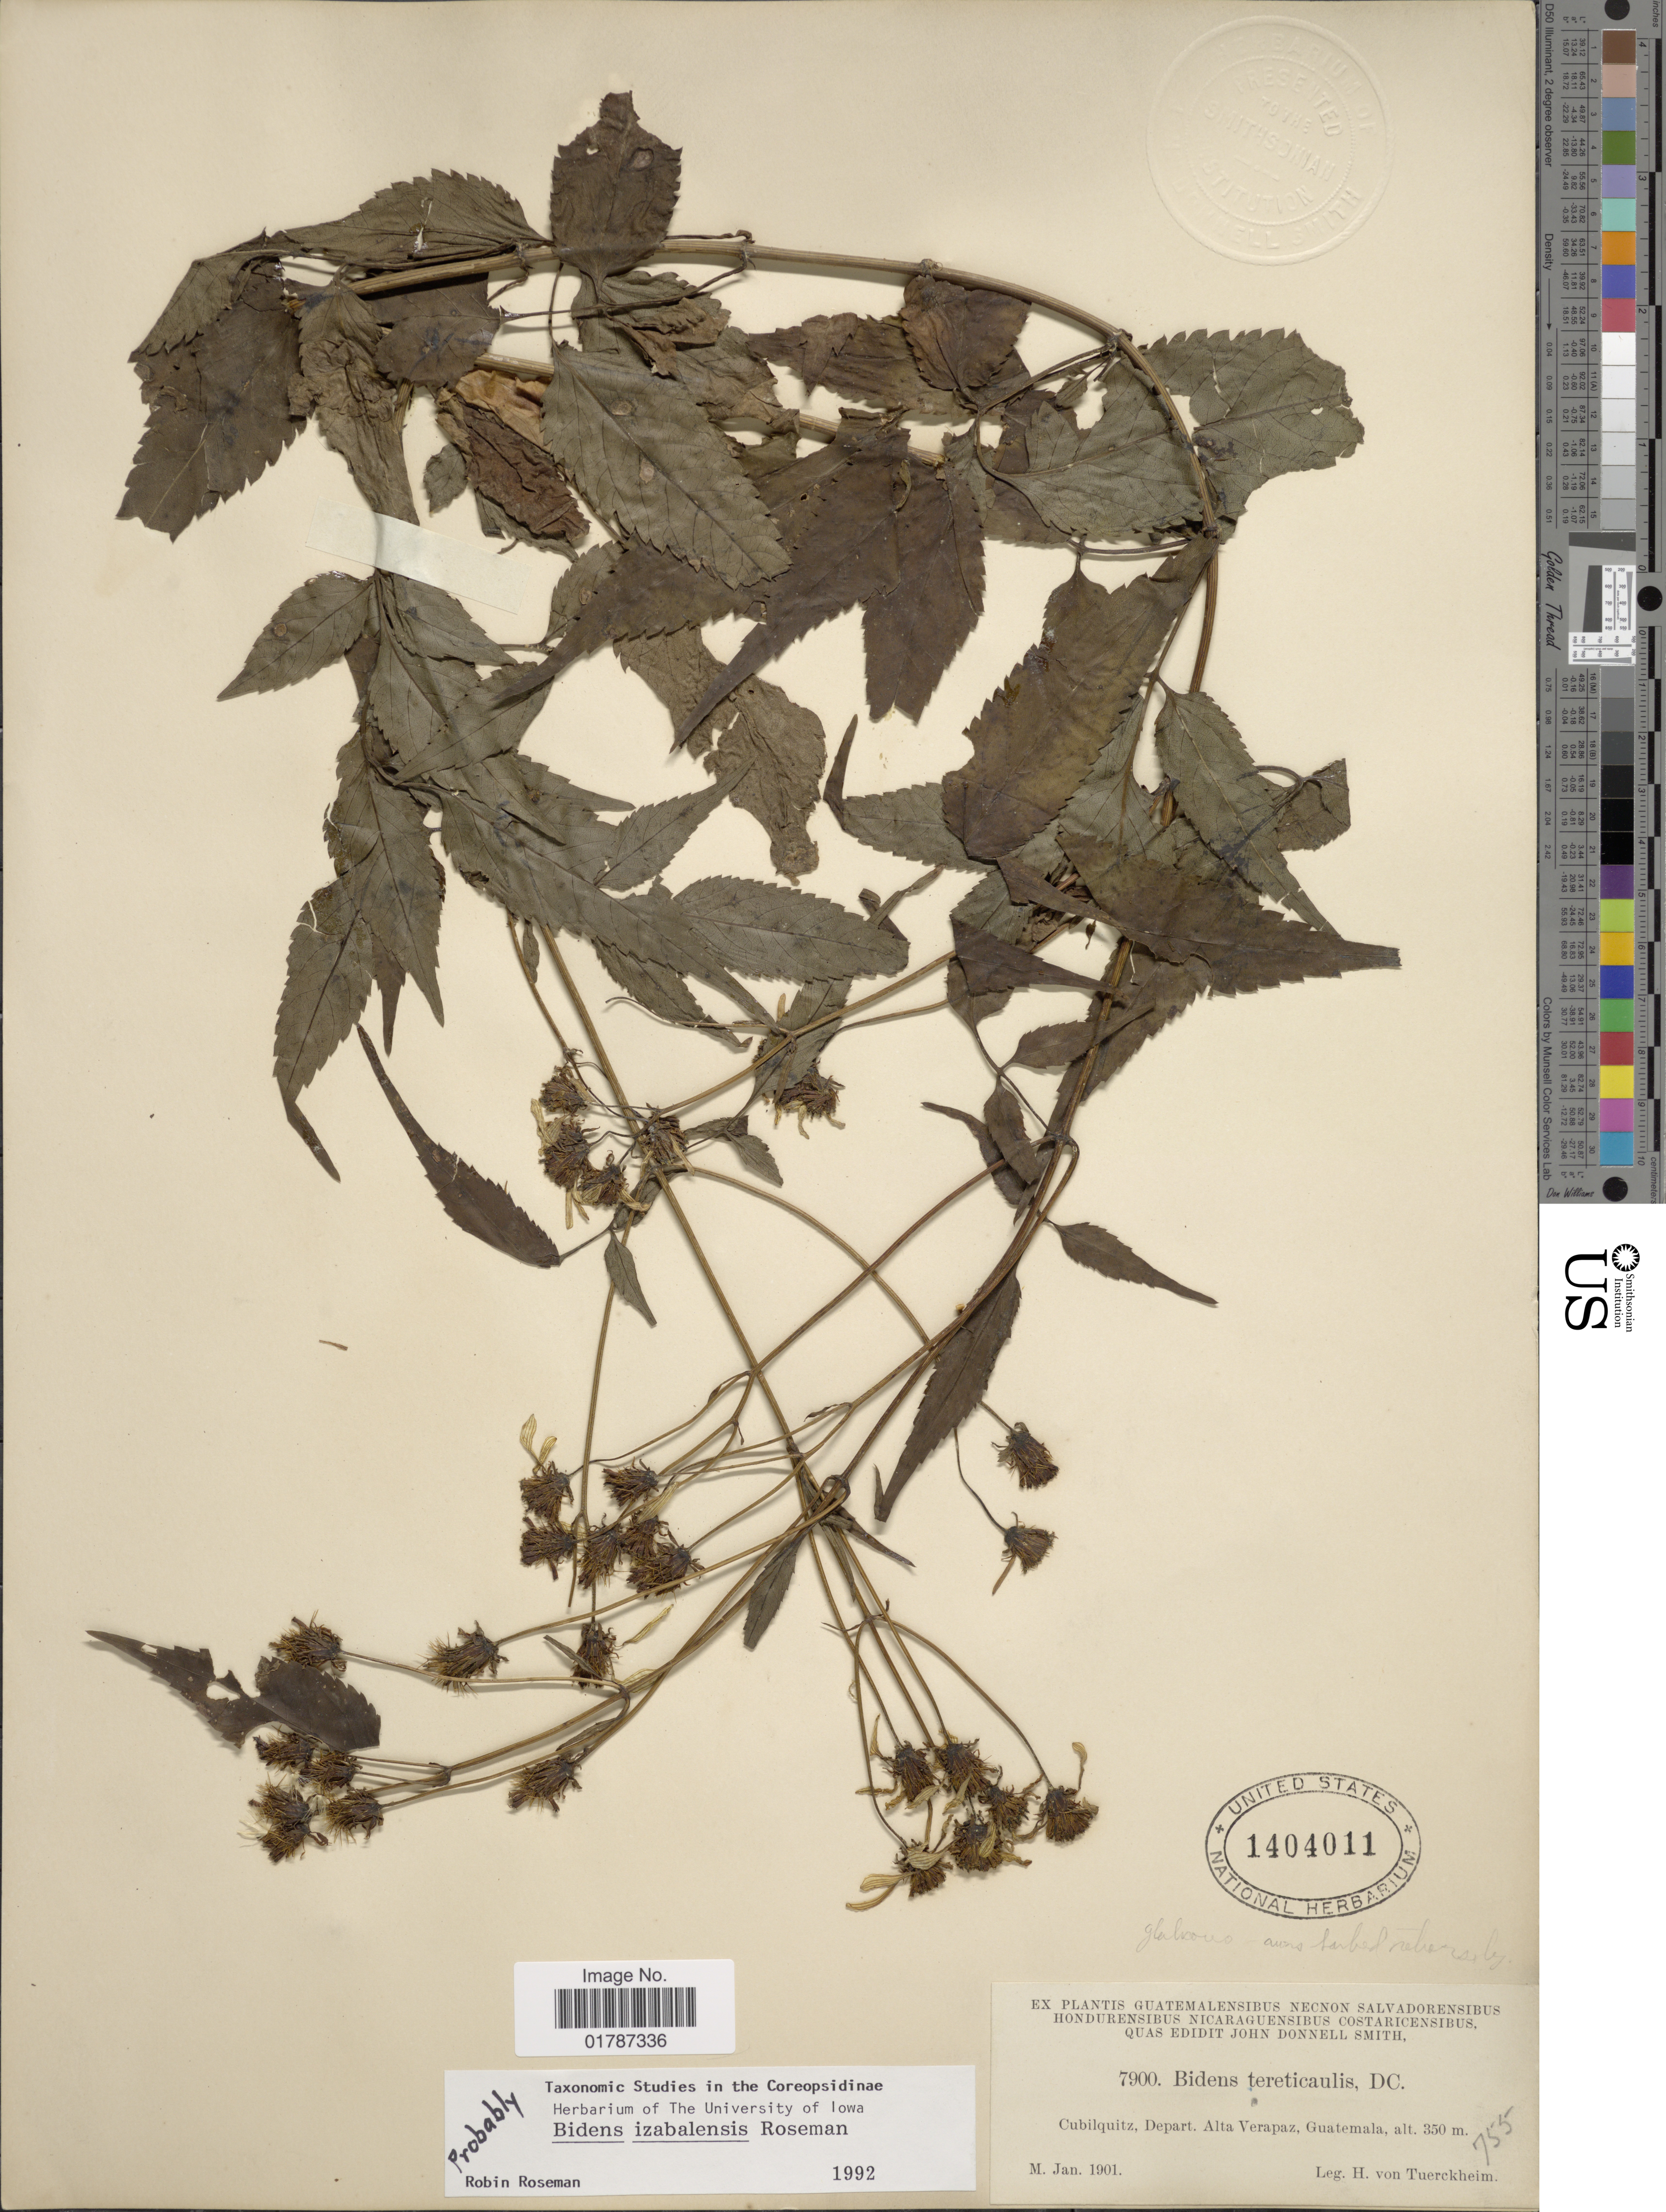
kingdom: Plantae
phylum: Tracheophyta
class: Magnoliopsida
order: Asterales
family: Asteraceae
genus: Bidens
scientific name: Bidens izabalensis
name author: Roseman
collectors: H. von Türckheim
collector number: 7900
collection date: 1901-01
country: Guatemala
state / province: Alta Verapaz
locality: Cubilquitz, Depart. Alta Verapaz, Guatemala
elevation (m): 350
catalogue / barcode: US 1404011